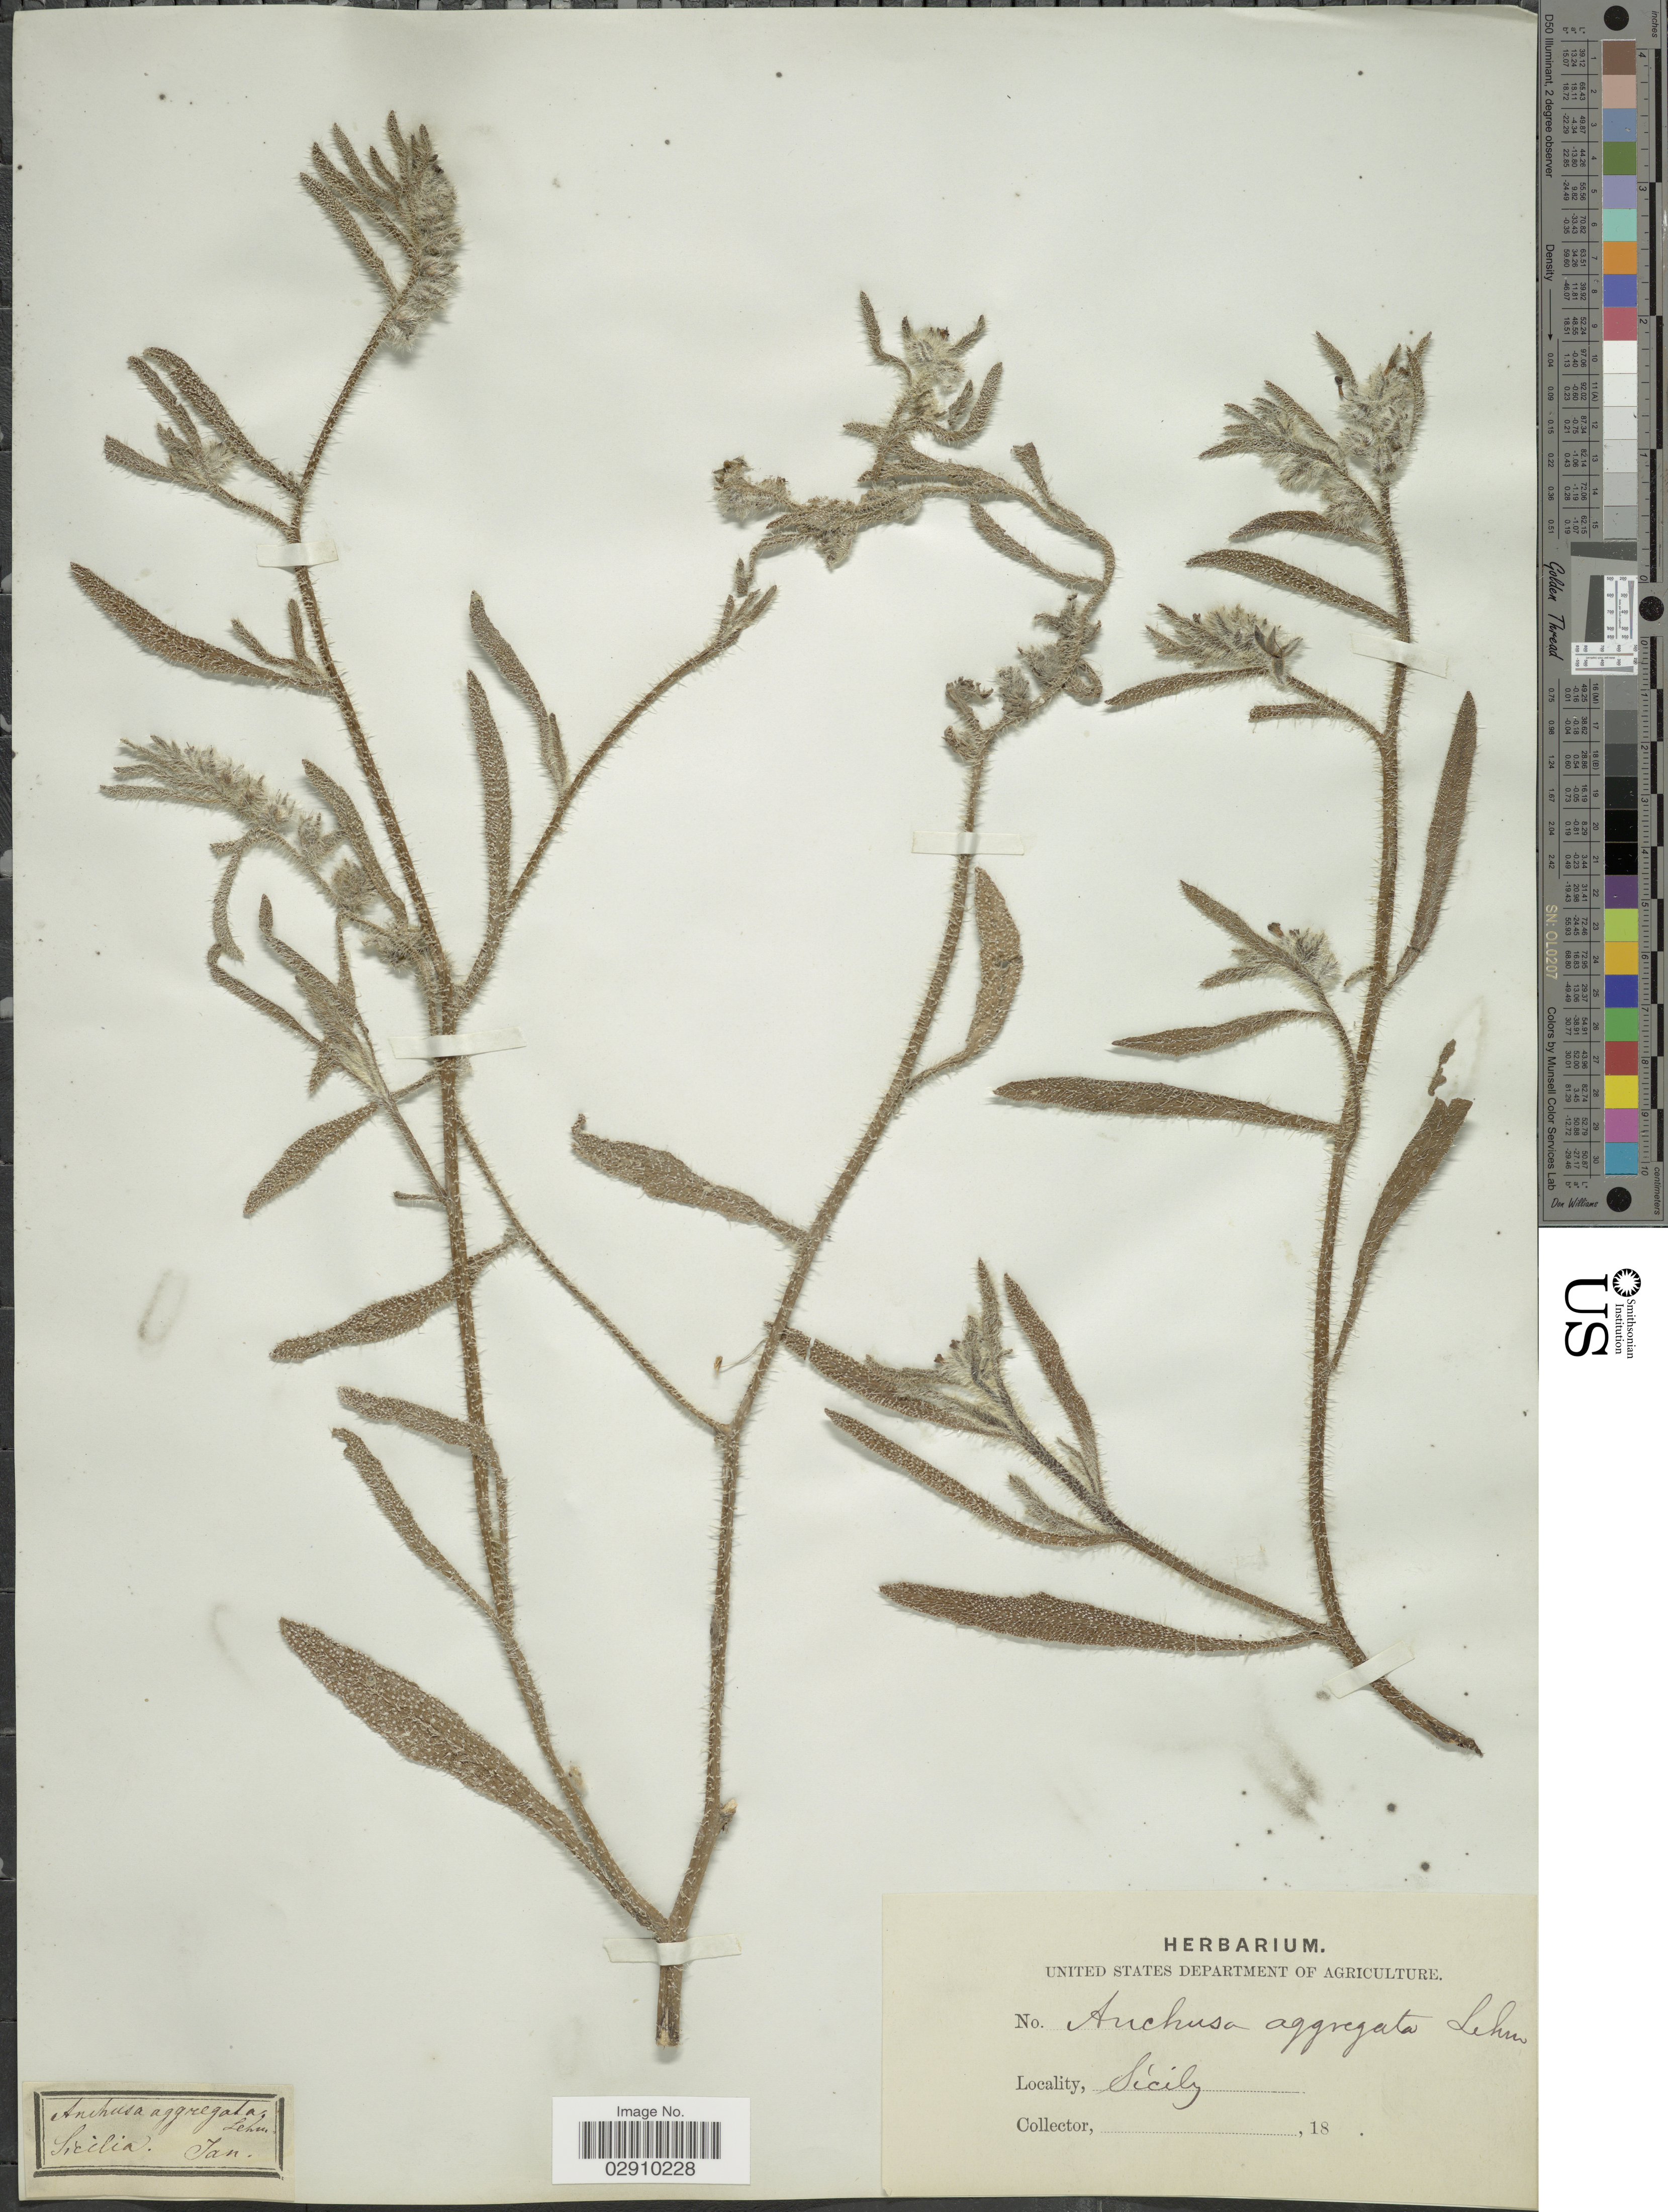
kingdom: Plantae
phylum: Tracheophyta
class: Magnoliopsida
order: Boraginales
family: Boraginaceae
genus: Anchusa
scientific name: Anchusa aggregata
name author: Lehm.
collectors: ex herb. U. S. Department of Agriculture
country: Italy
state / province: Siciliana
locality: Sicily, Sicilia.